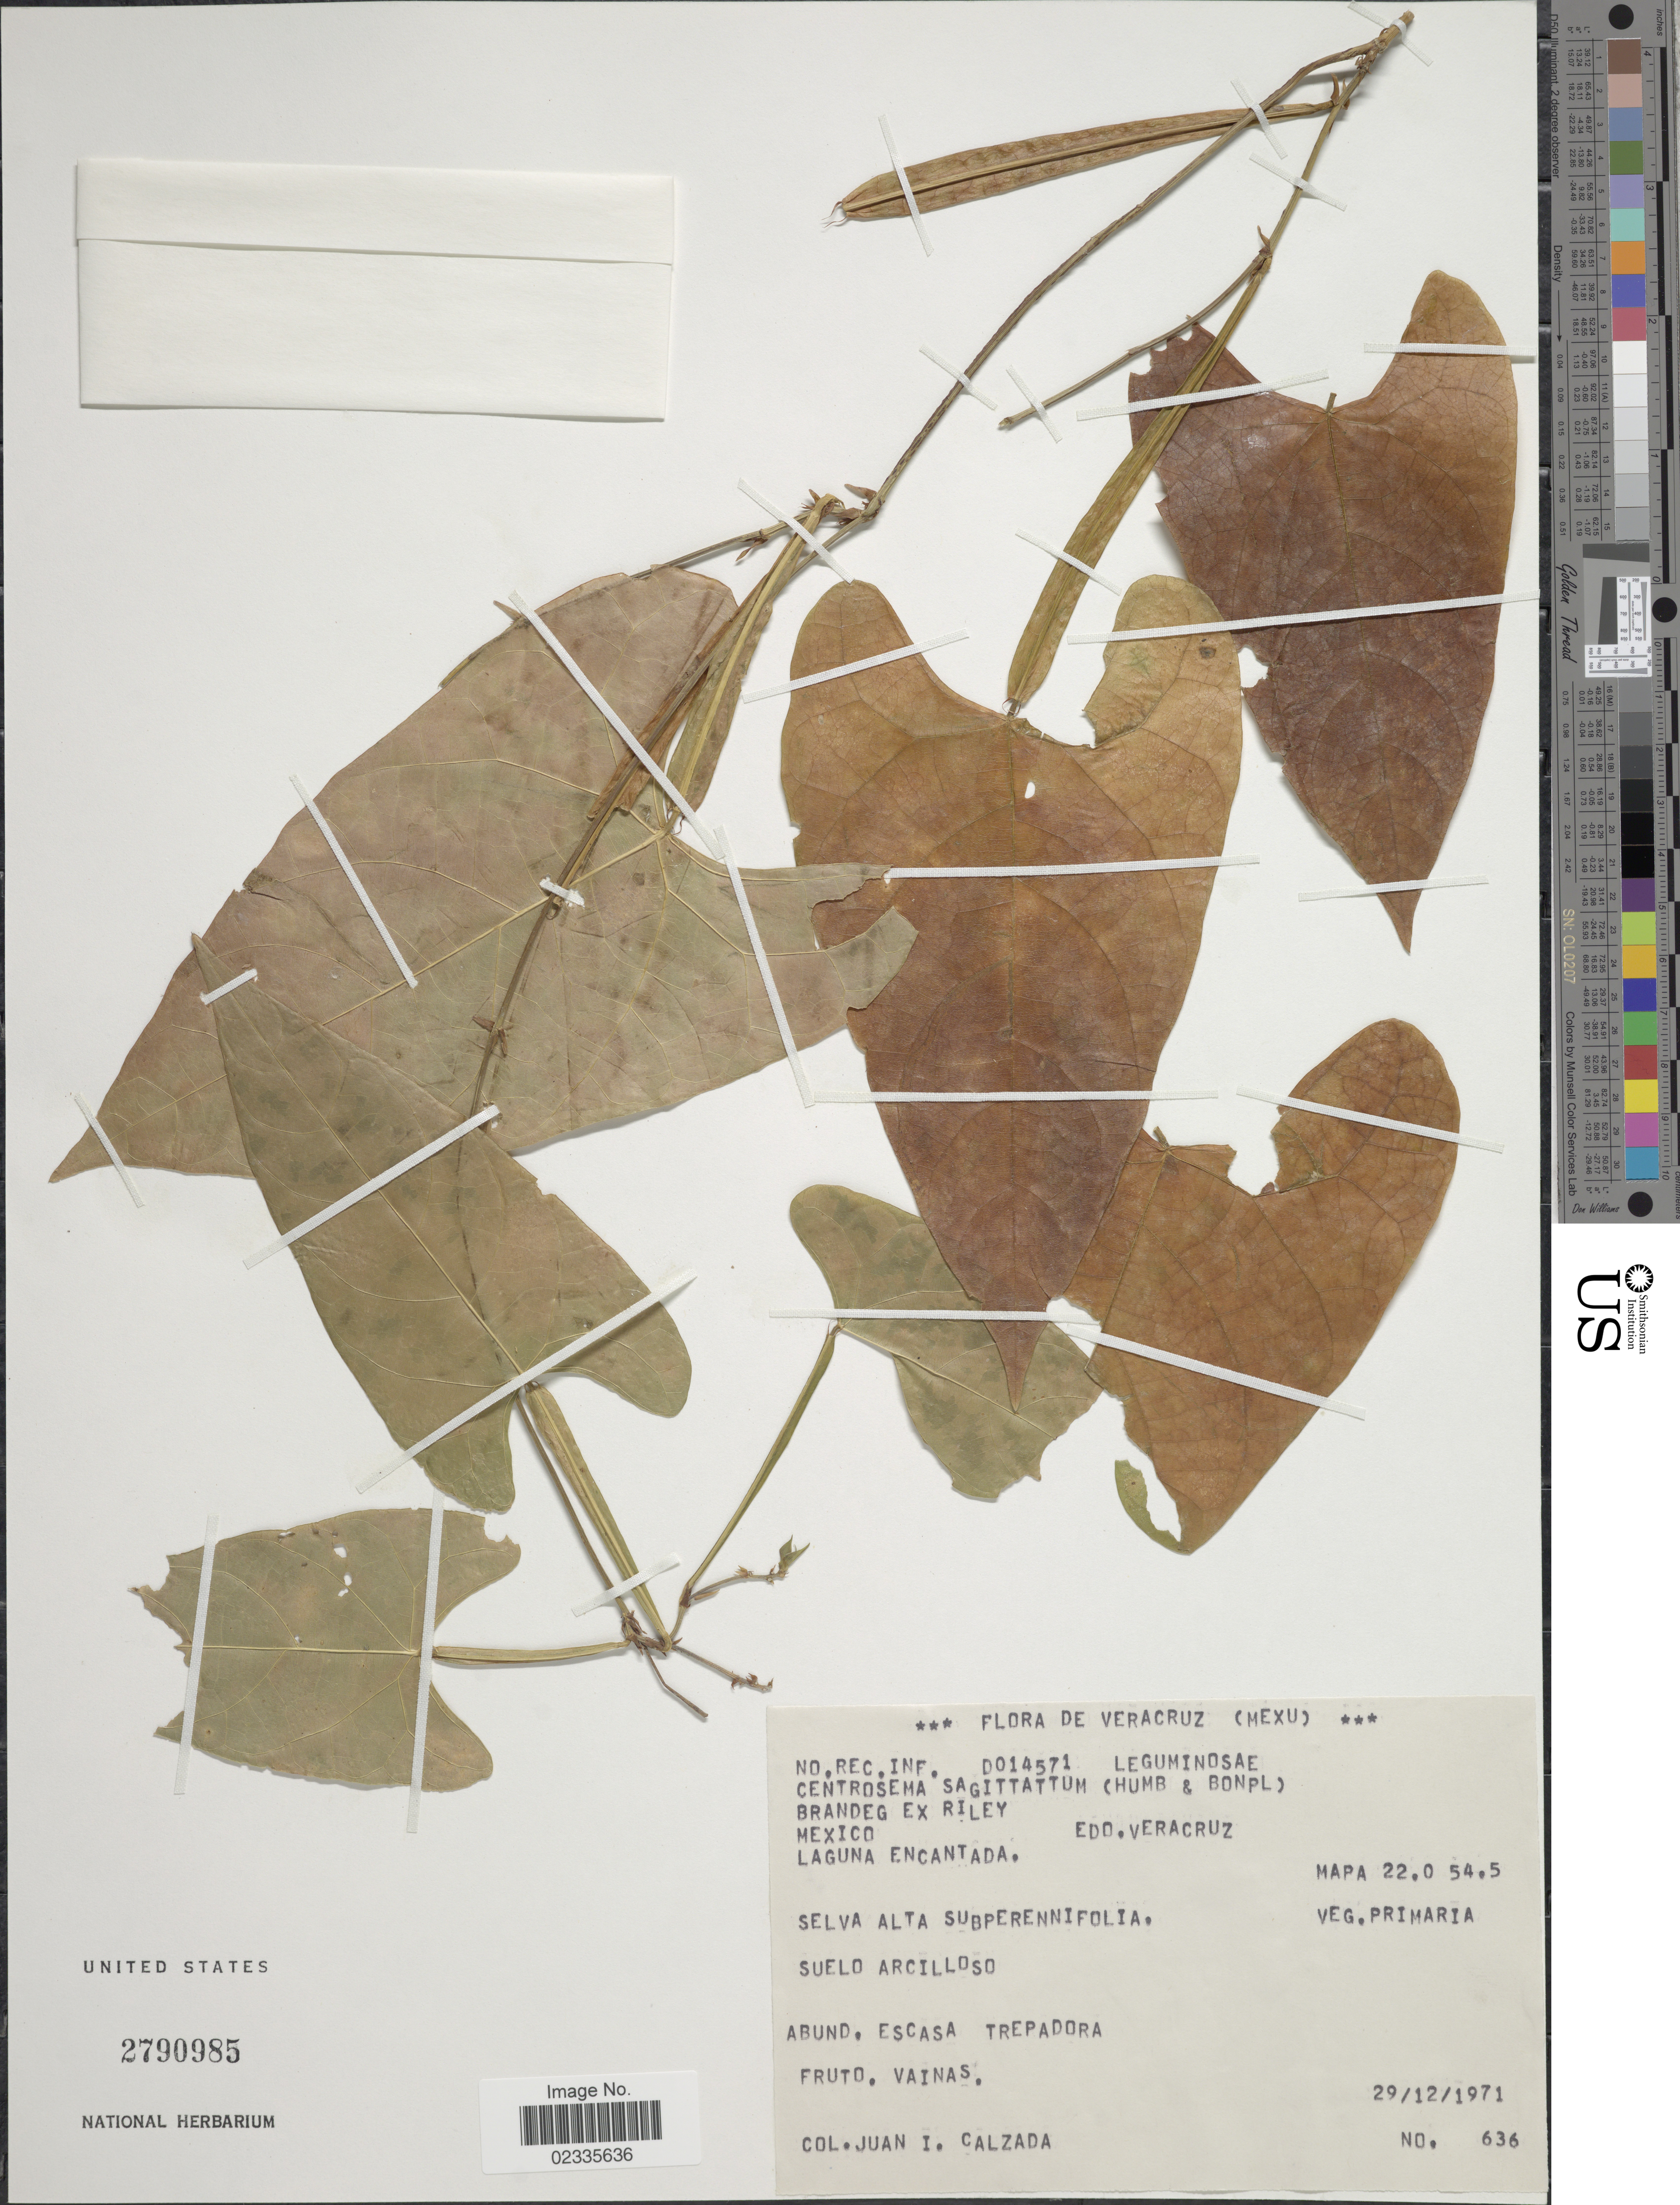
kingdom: Plantae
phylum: Tracheophyta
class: Magnoliopsida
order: Fabales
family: Fabaceae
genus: Centrosema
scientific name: Centrosema sagittata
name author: (Kunth) Rose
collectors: J. I. Calzada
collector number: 636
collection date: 1971-12-29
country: Mexico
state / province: Veracruz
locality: Mapa 22.0 54.5, Selva alta Subperennifolia, Suelo arcilloso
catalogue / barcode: US 2790985